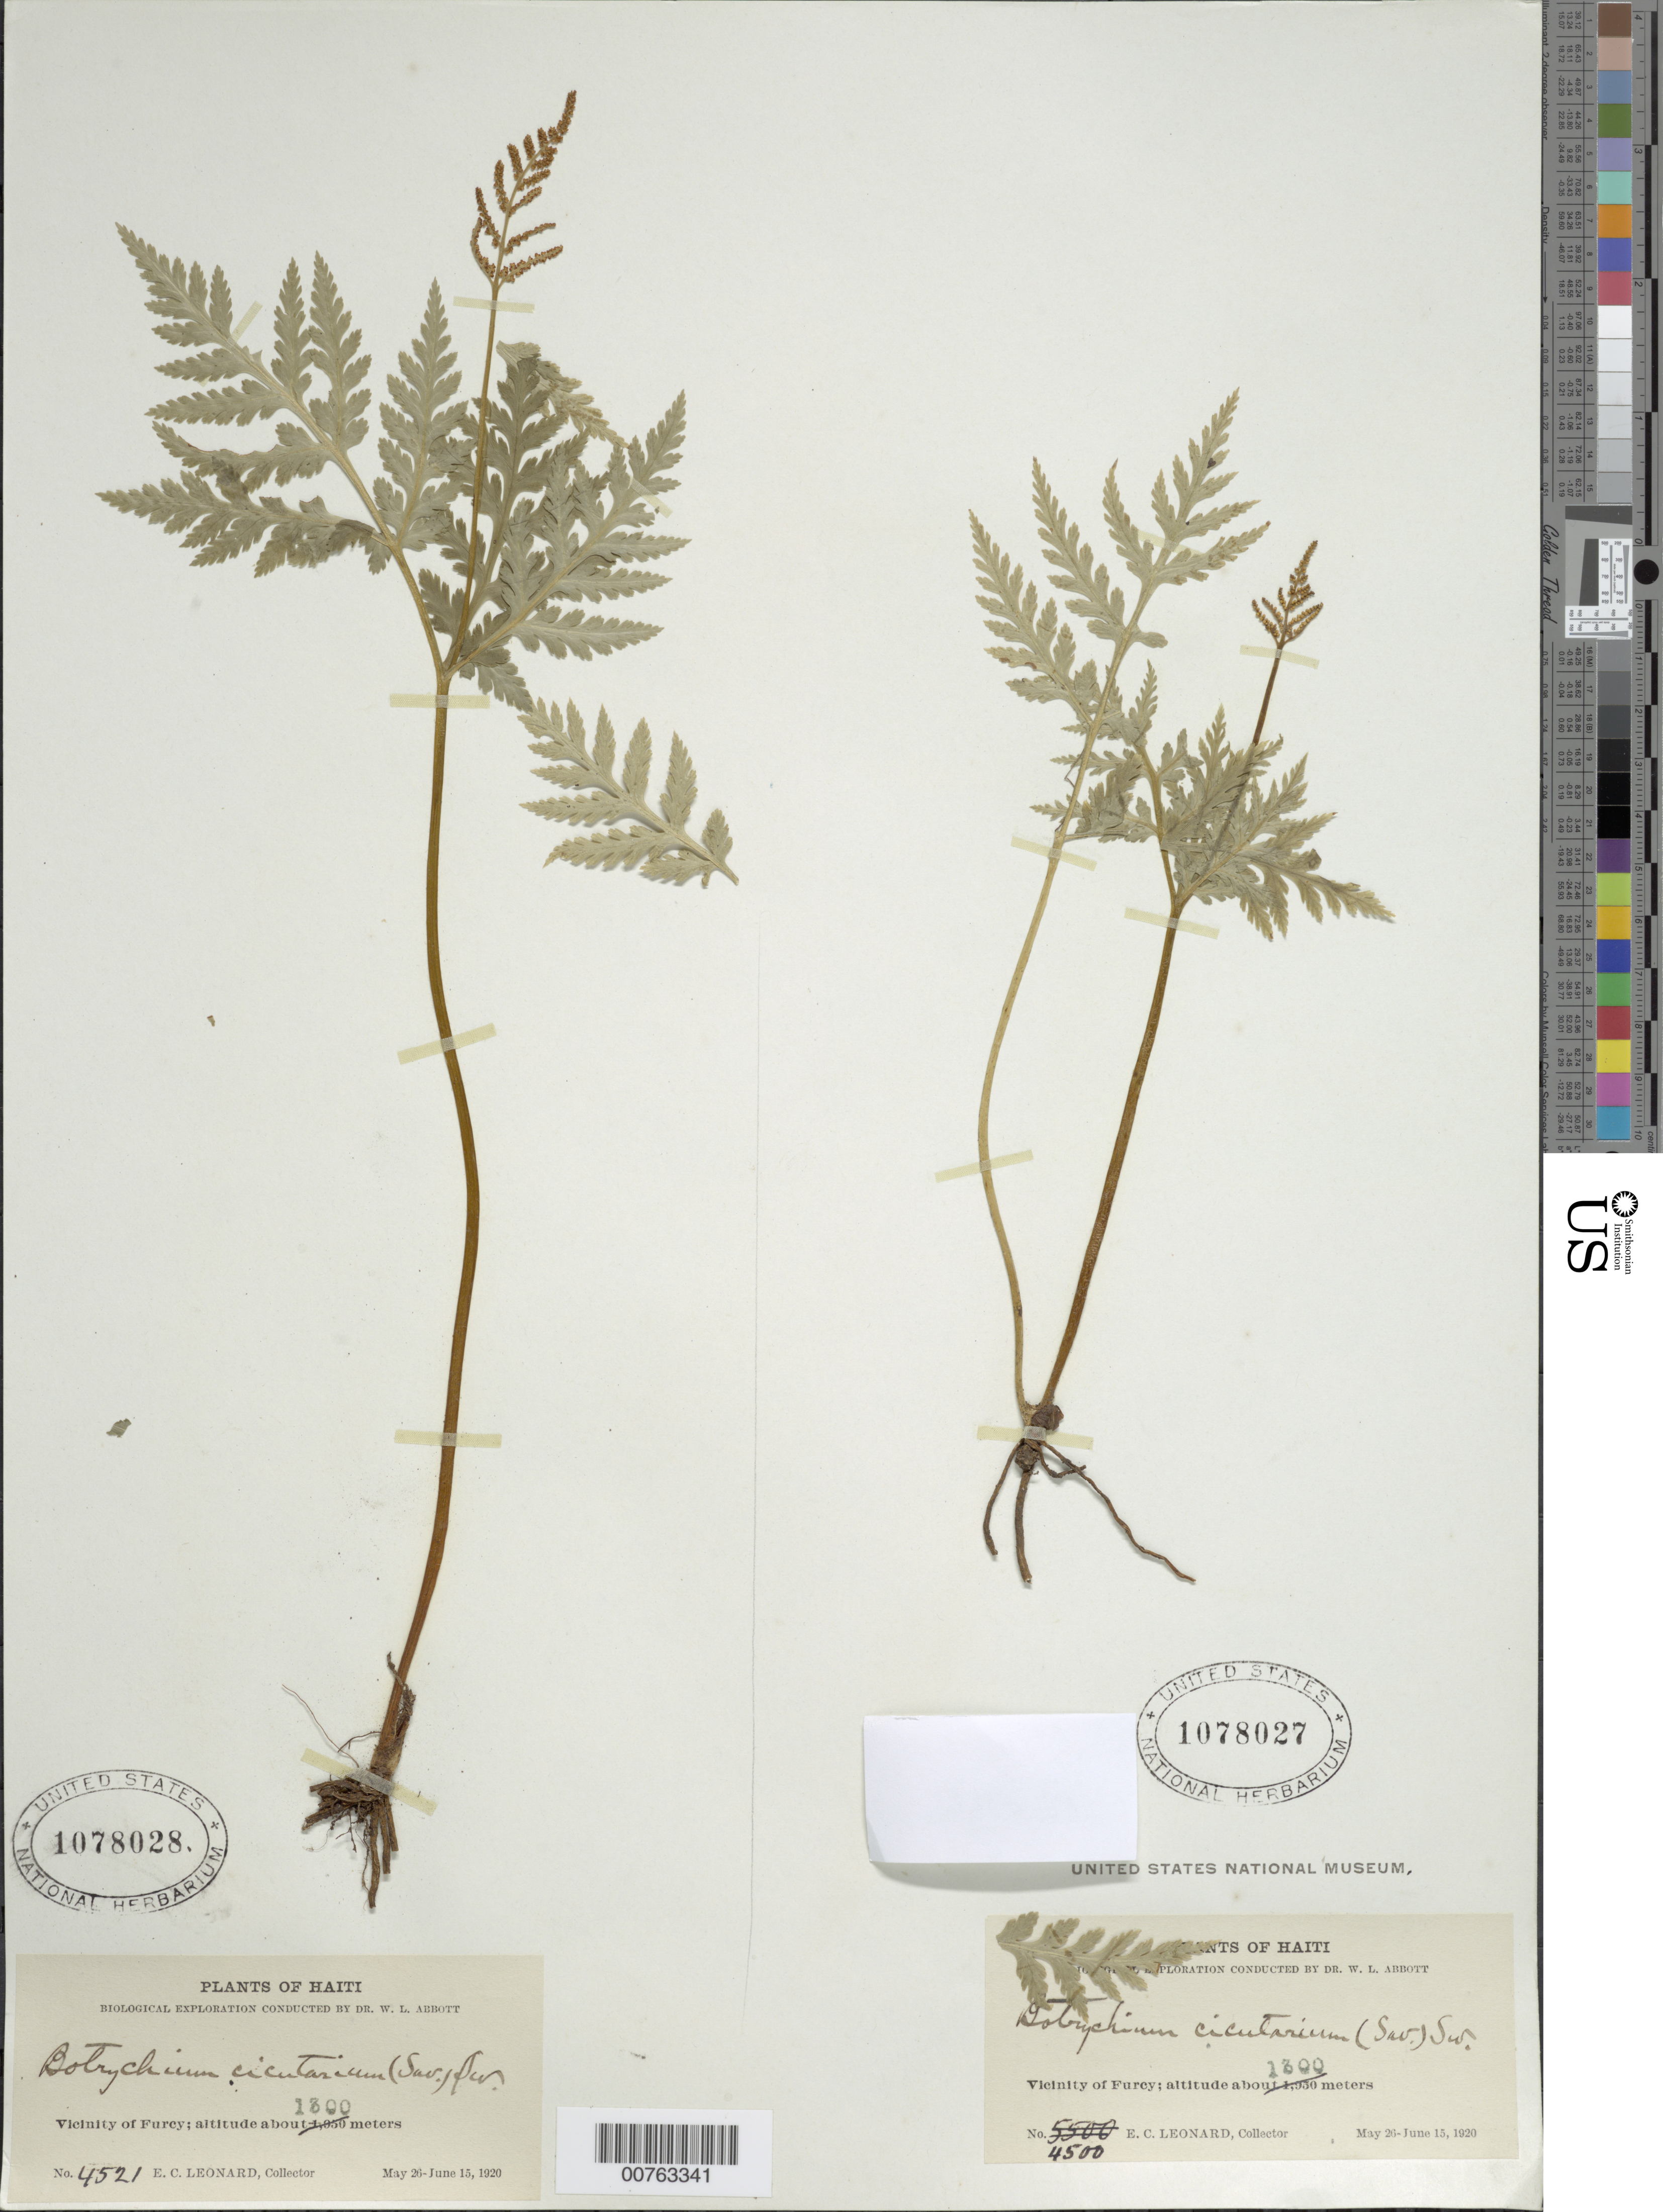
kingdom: Plantae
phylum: Tracheophyta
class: Polypodiopsida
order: Ophioglossales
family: Ophioglossaceae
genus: Botrychium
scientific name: Botrychium virginianum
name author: (L.) Sw.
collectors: E. C. Leonard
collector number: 4521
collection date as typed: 26 May 1920 15 Jun 1920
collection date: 1920-05-26/1920-06-15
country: Haiti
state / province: Ouest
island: Hispaniola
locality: Vicinity of Furcy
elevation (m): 1300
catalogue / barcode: US 1078028